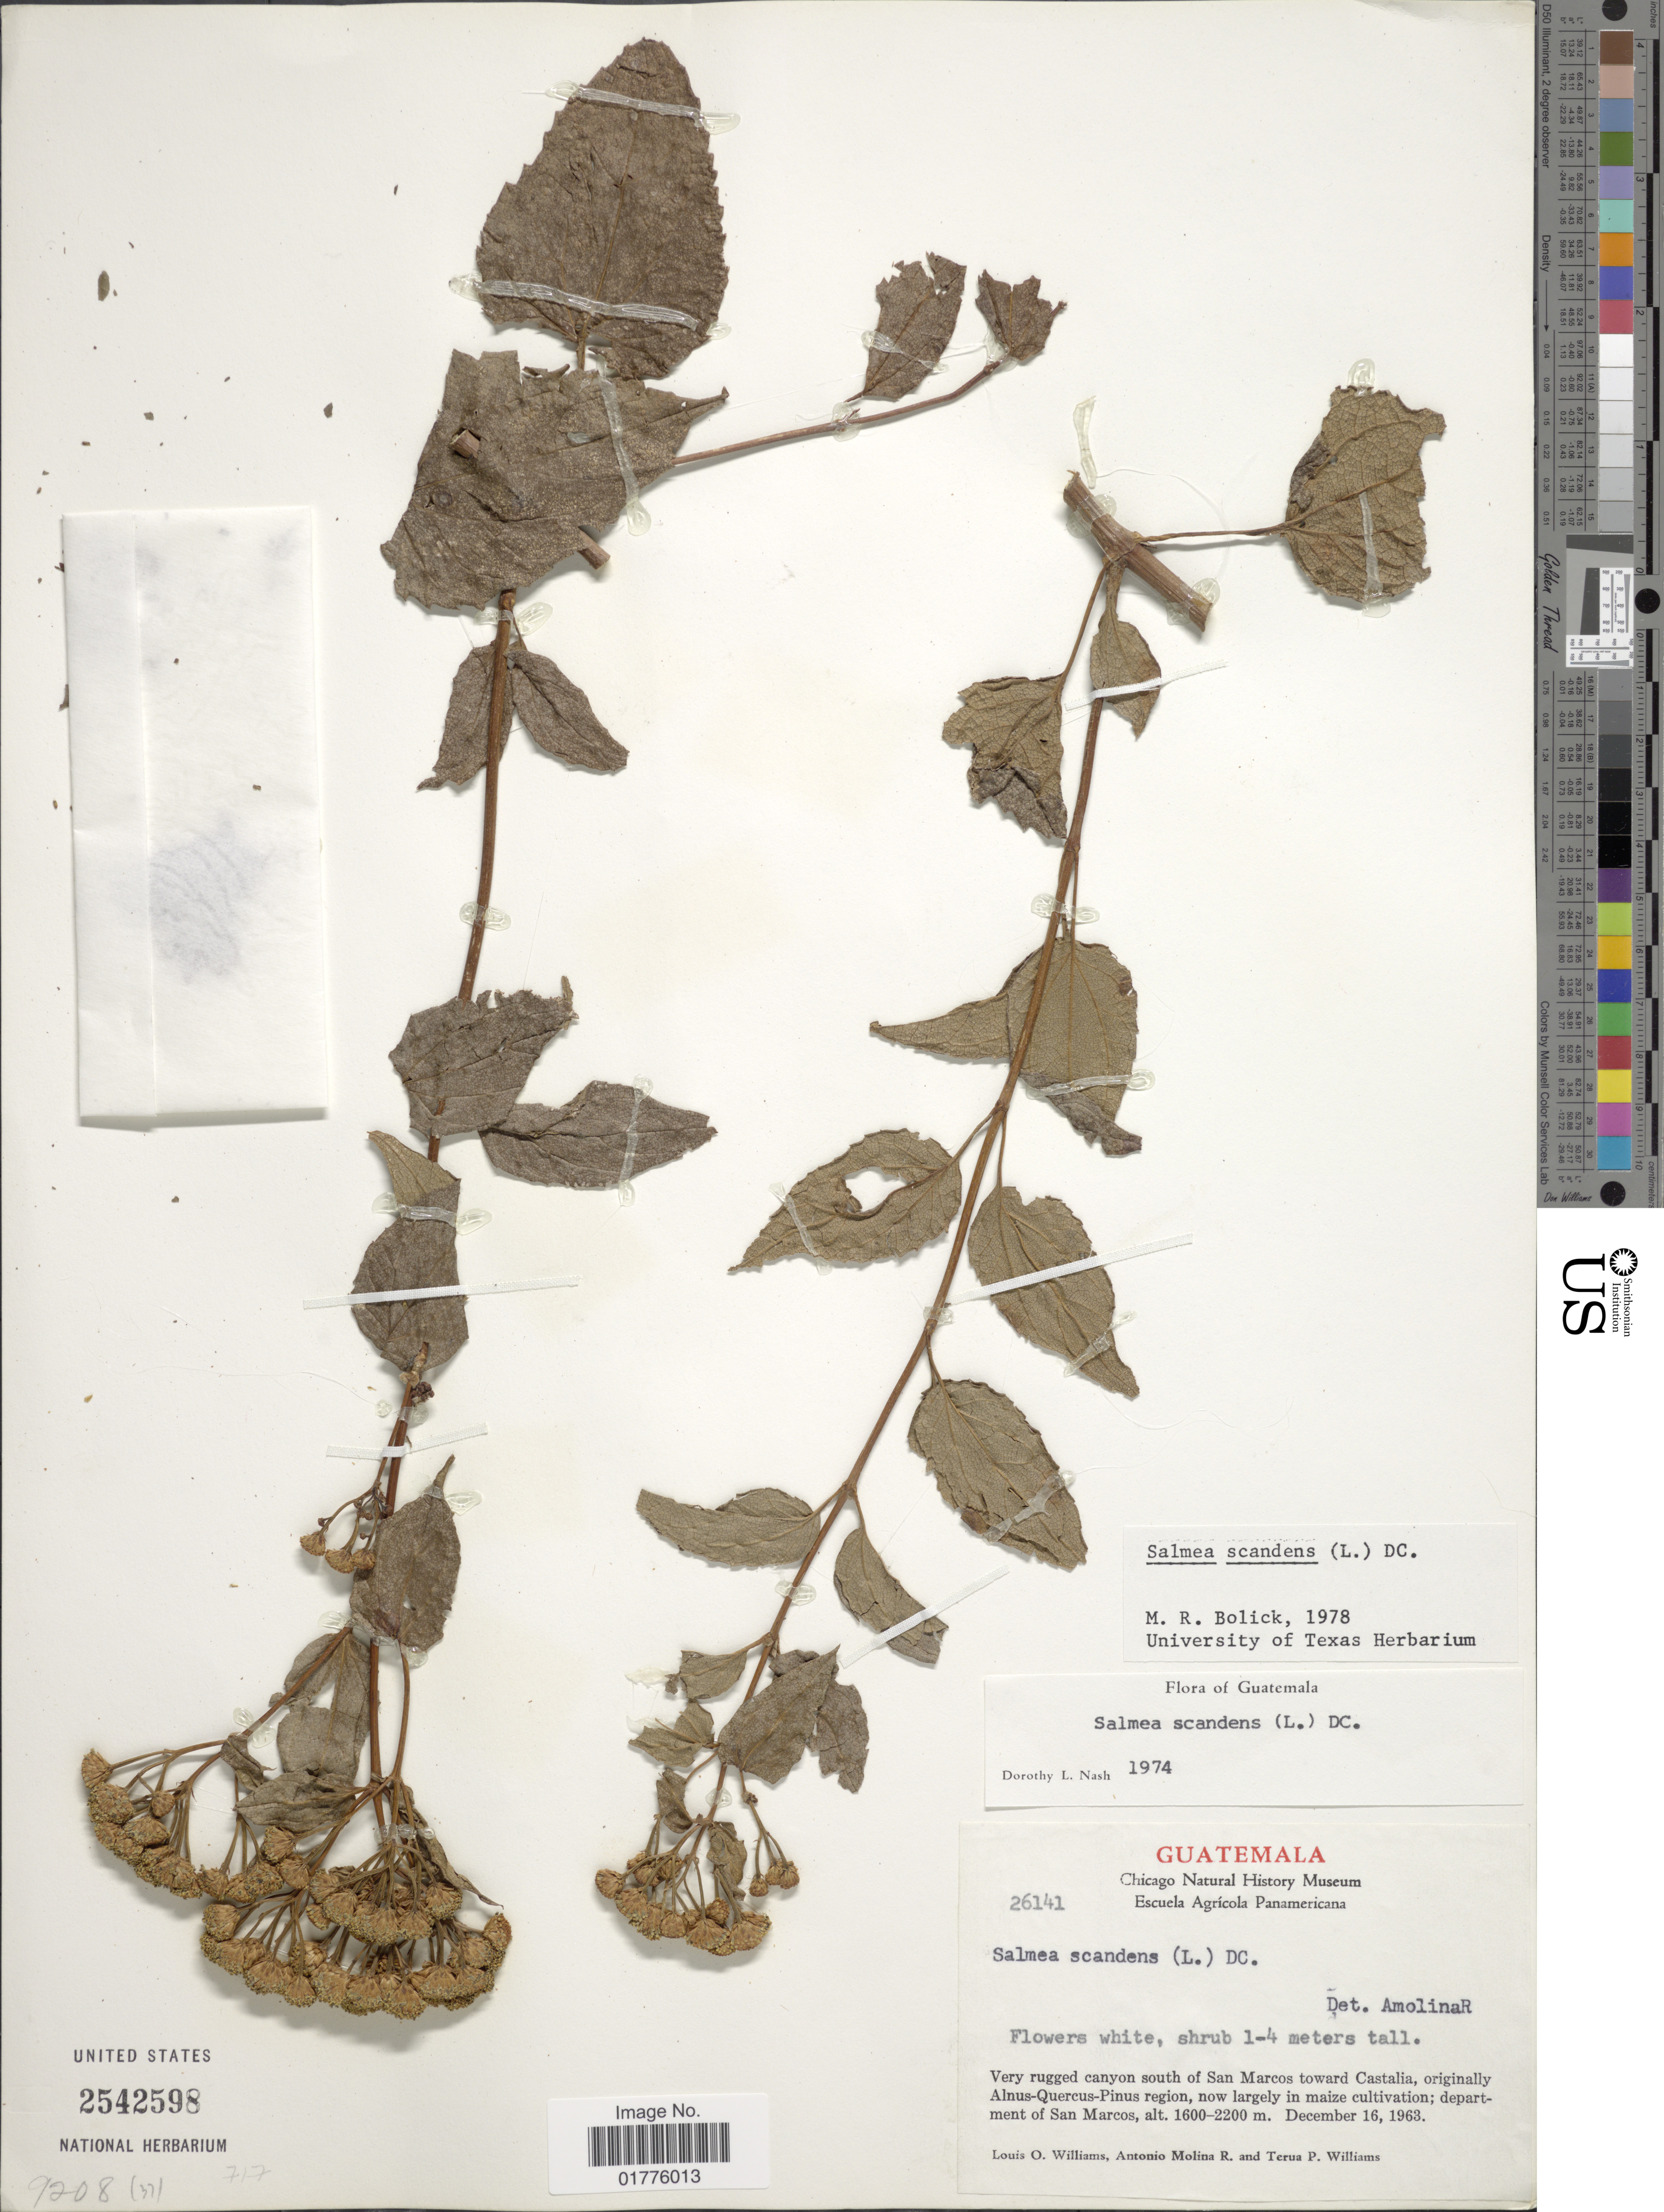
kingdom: Plantae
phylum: Tracheophyta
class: Magnoliopsida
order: Asterales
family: Asteraceae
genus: Salmea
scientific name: Salmea scandens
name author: (L.) DC.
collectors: L. O. Williams, A. Molina R. & T. P. Williams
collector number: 26141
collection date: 1963-12-16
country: Guatemala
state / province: San Marcos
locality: Canyon south of San Marcos toward Castalia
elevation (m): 1600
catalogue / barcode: US 2542598